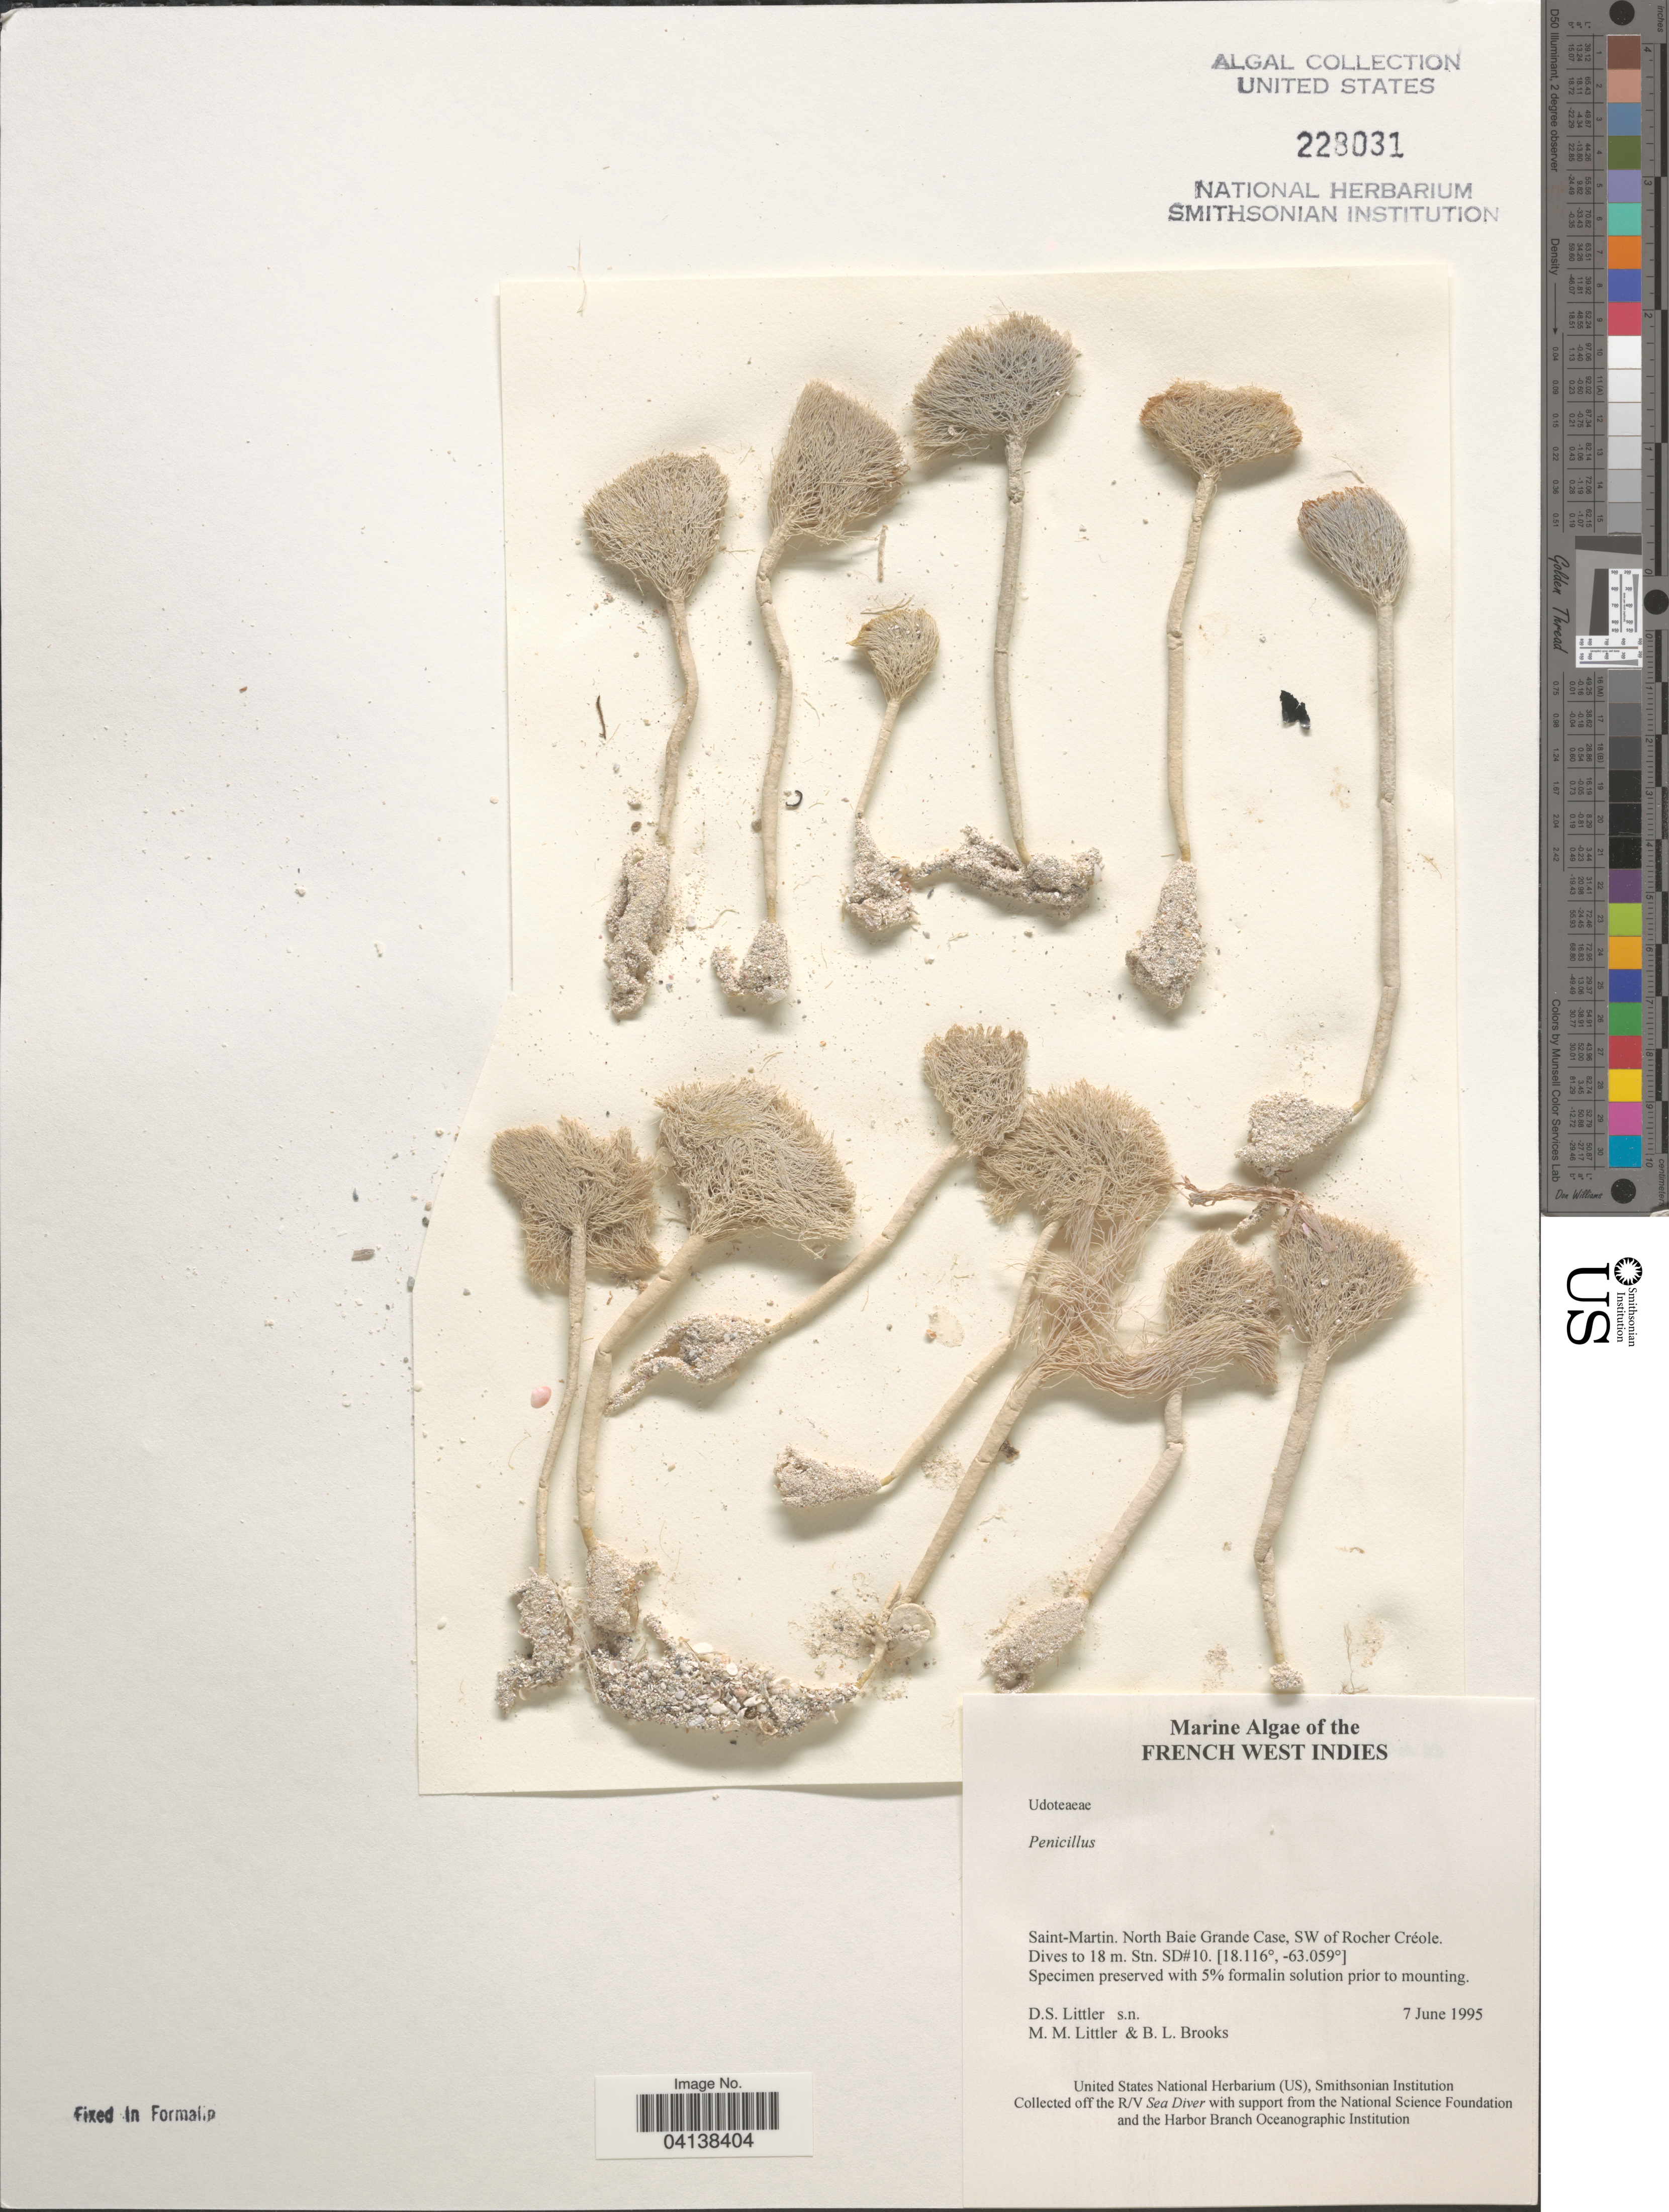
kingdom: Plantae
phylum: Chlorophyta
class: Ulvophyceae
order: Bryopsidales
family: Udoteaceae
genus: Penicillus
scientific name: Penicillus sp.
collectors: D. S. Littler & B. Brooks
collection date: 1995-06-07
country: Saint Martin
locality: French West Indies. Saint-Martin. North Baie Grande Case, SW of Rocher Créole. Stn. SD#10.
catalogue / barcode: US 228031